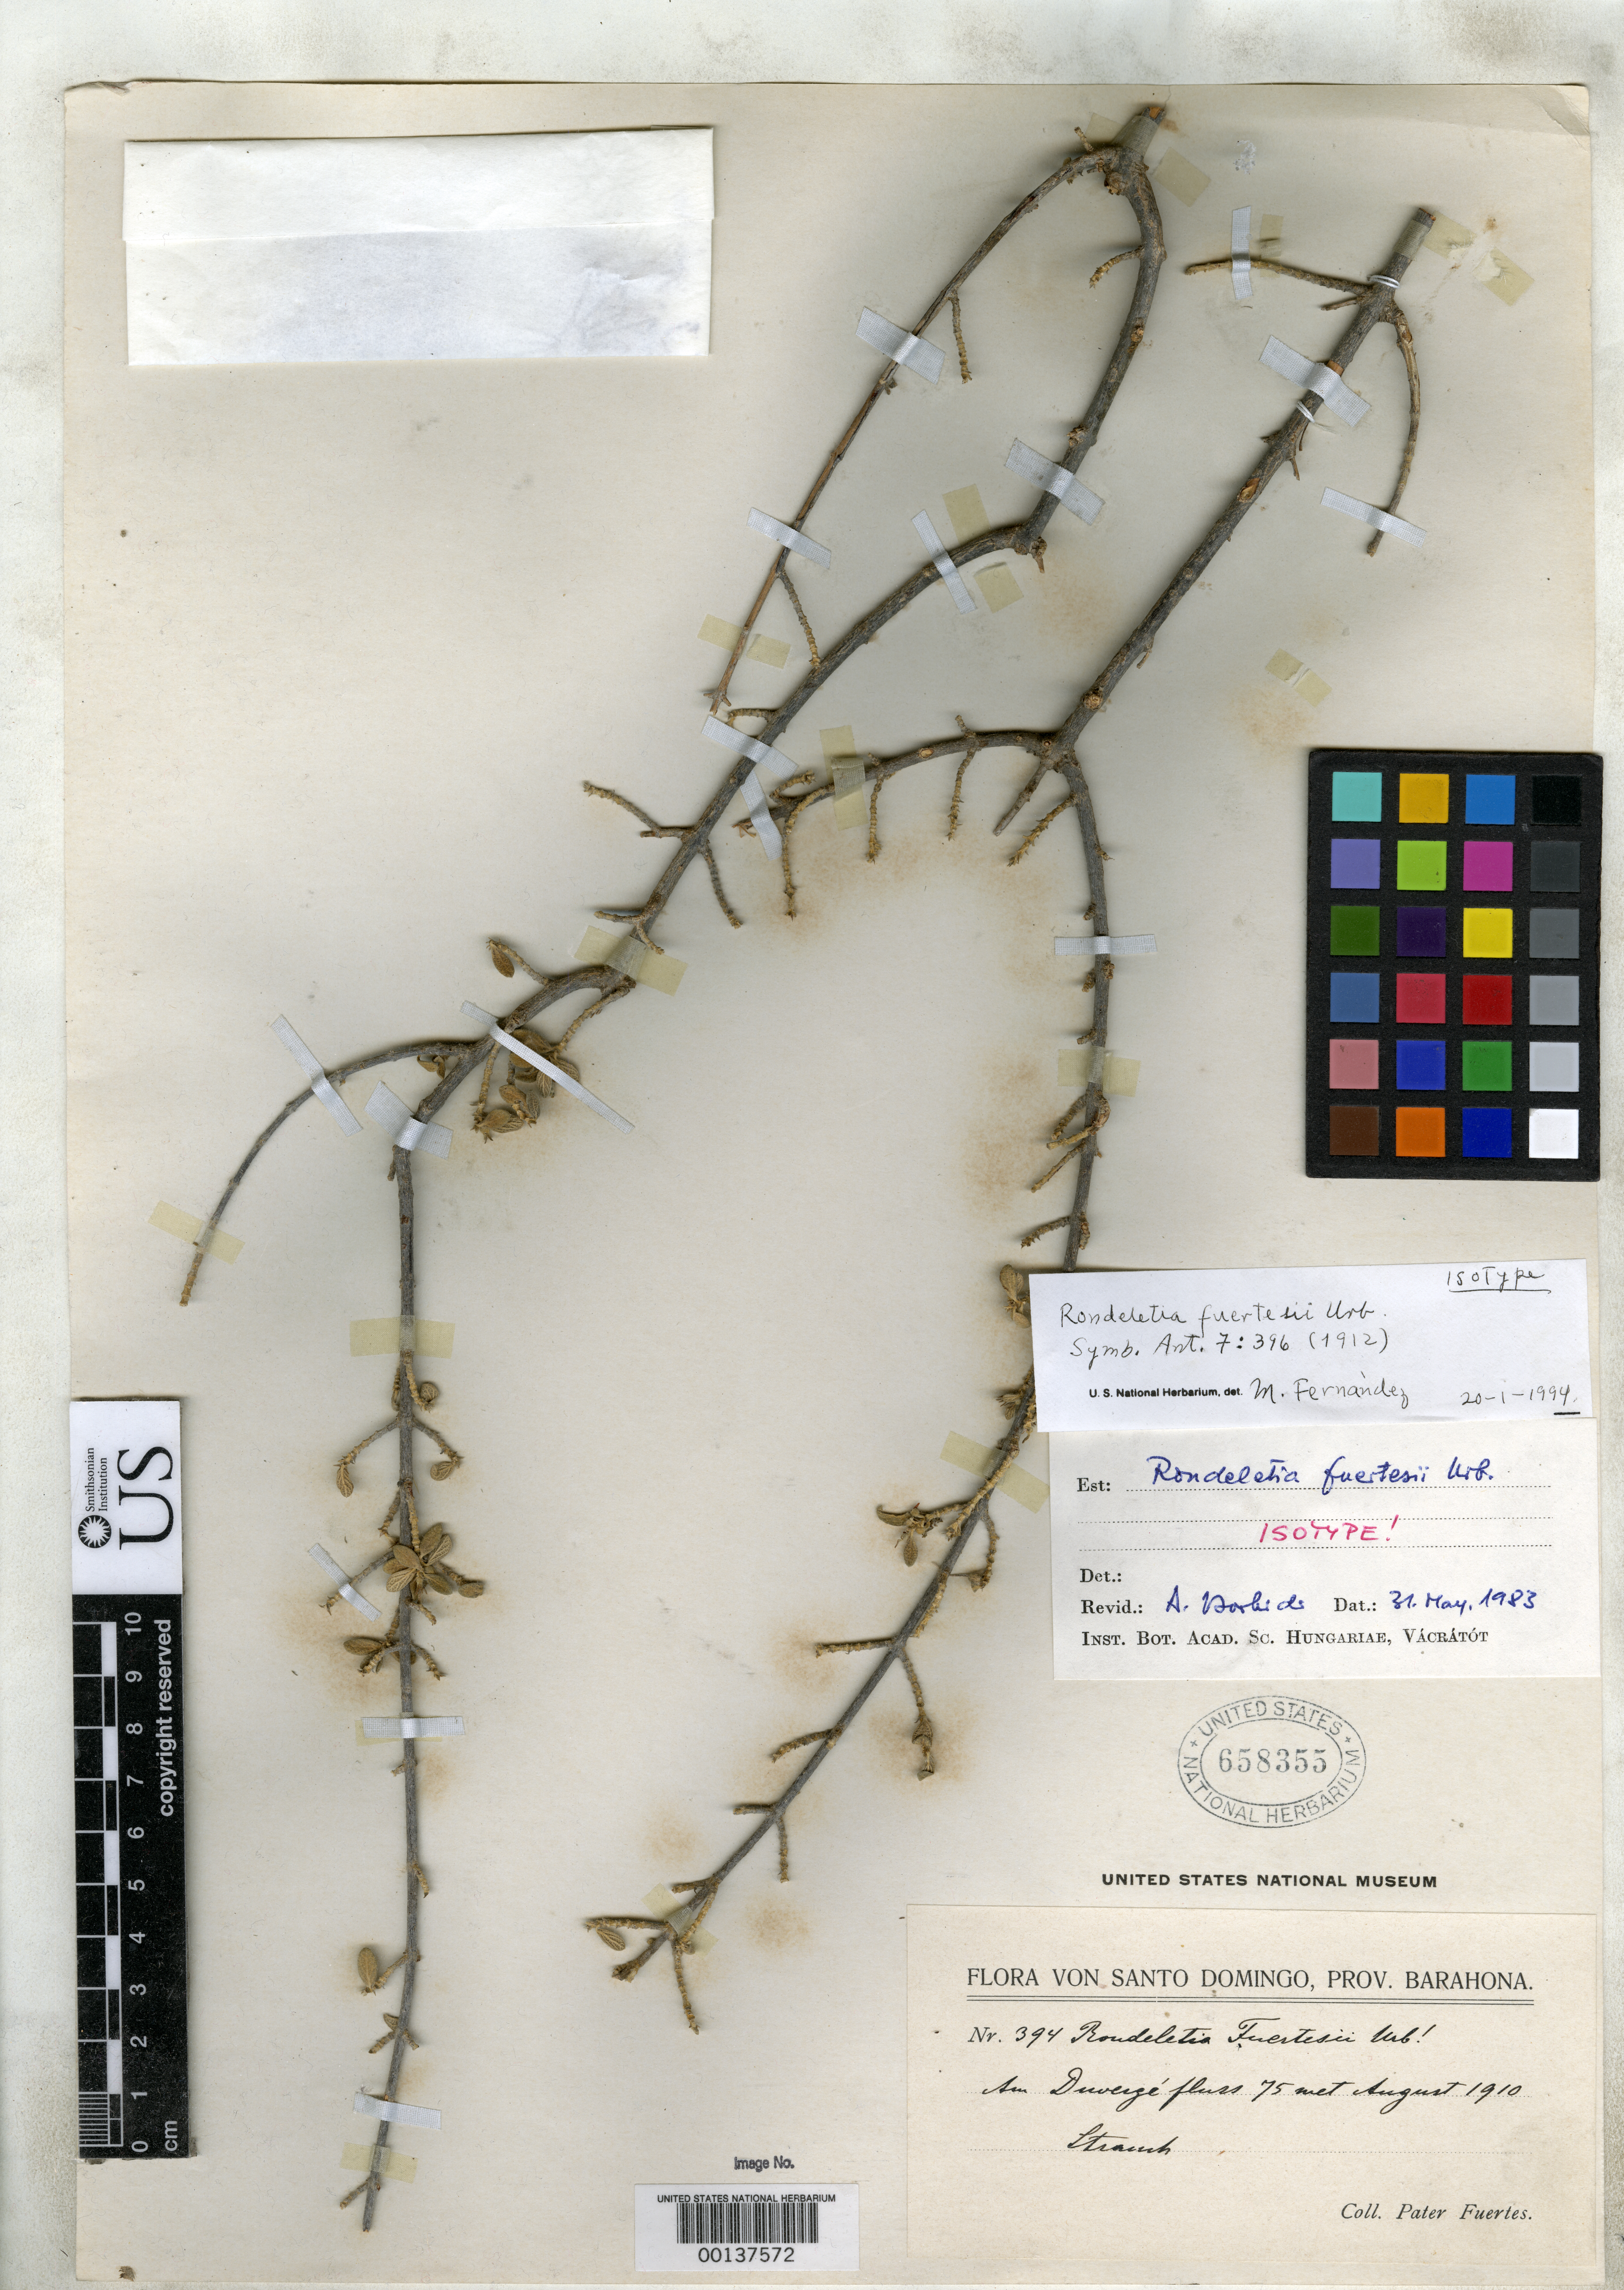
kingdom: Plantae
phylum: Tracheophyta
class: Magnoliopsida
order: Gentianales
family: Rubiaceae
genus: Rondeletia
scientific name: Rondeletia fuertesii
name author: Urb.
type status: Isotype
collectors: M. D. Fuertes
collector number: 394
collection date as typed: Aug 1910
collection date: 1910-08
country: Dominican Republic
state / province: Barahona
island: Hispaniola Island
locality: Near Duverge.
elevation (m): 75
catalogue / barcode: US 658355